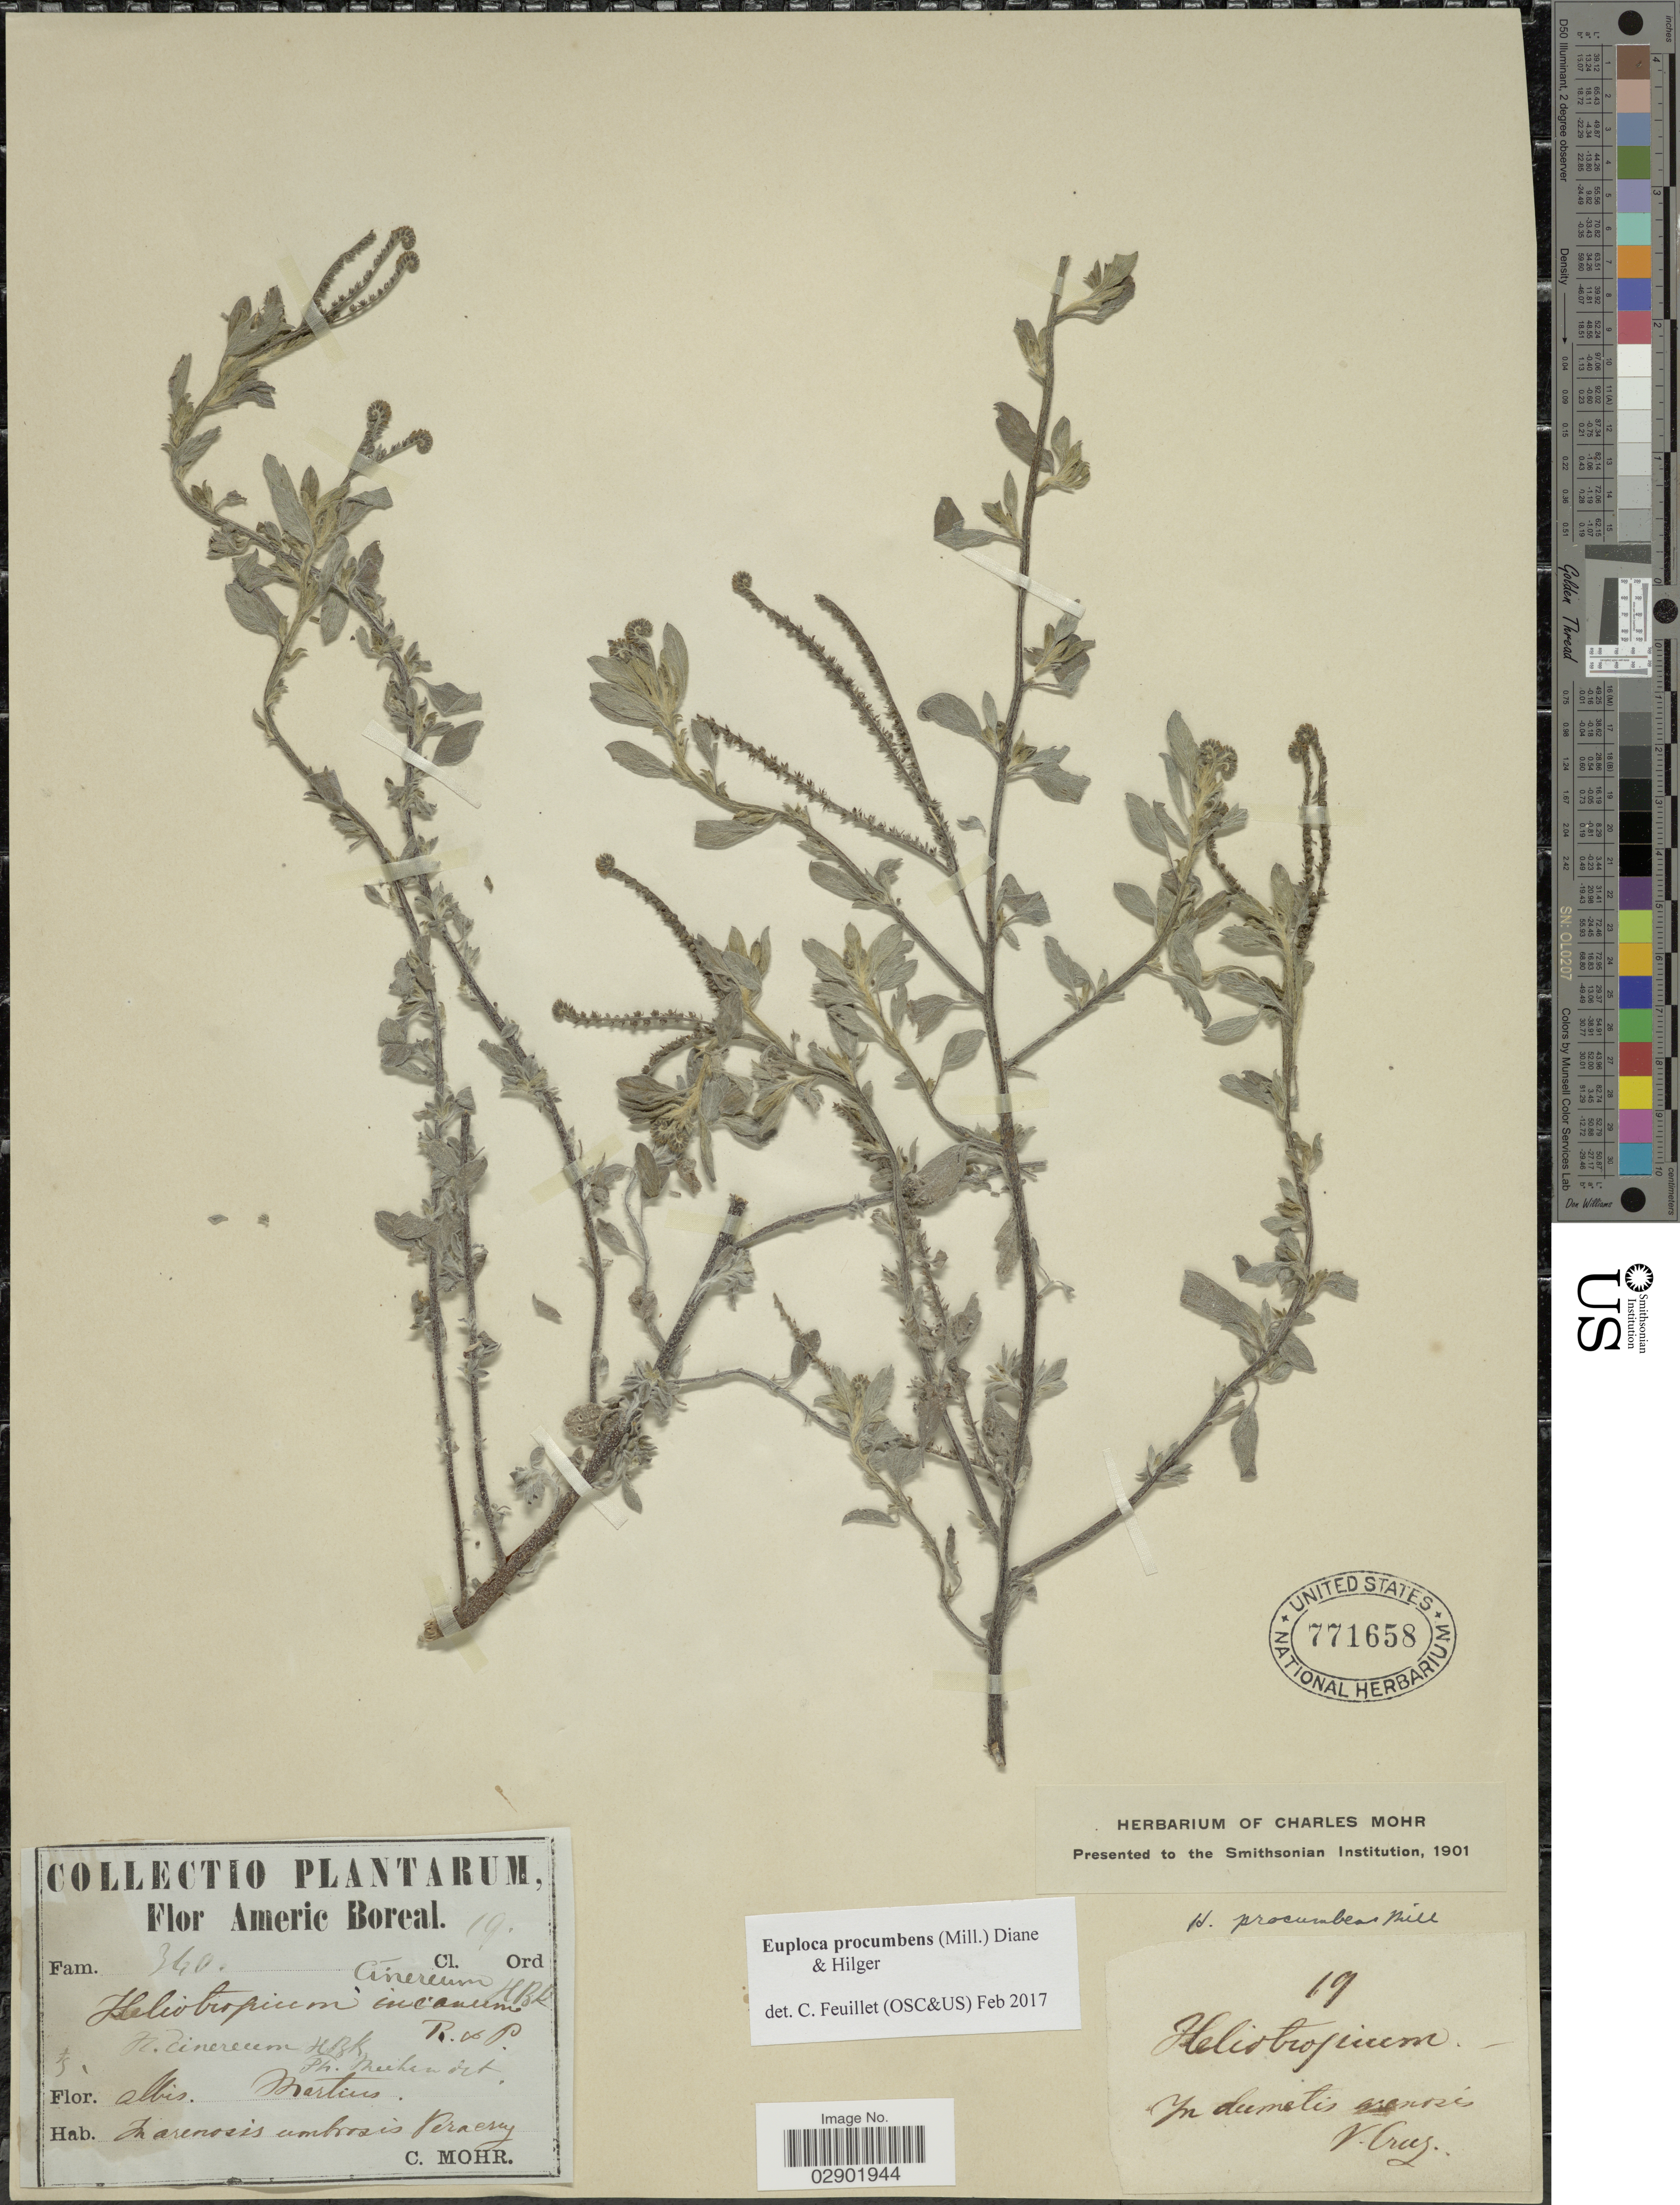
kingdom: Plantae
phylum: Tracheophyta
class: Magnoliopsida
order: Boraginales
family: Heliotropiaceae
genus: Euploca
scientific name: Euploca procumbens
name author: (Mill.) Diane & Hilger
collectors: C. T. Mohr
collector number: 19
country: Mexico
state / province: Veracruz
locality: In arenosis ambrosis Vera Cruz.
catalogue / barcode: US 771658